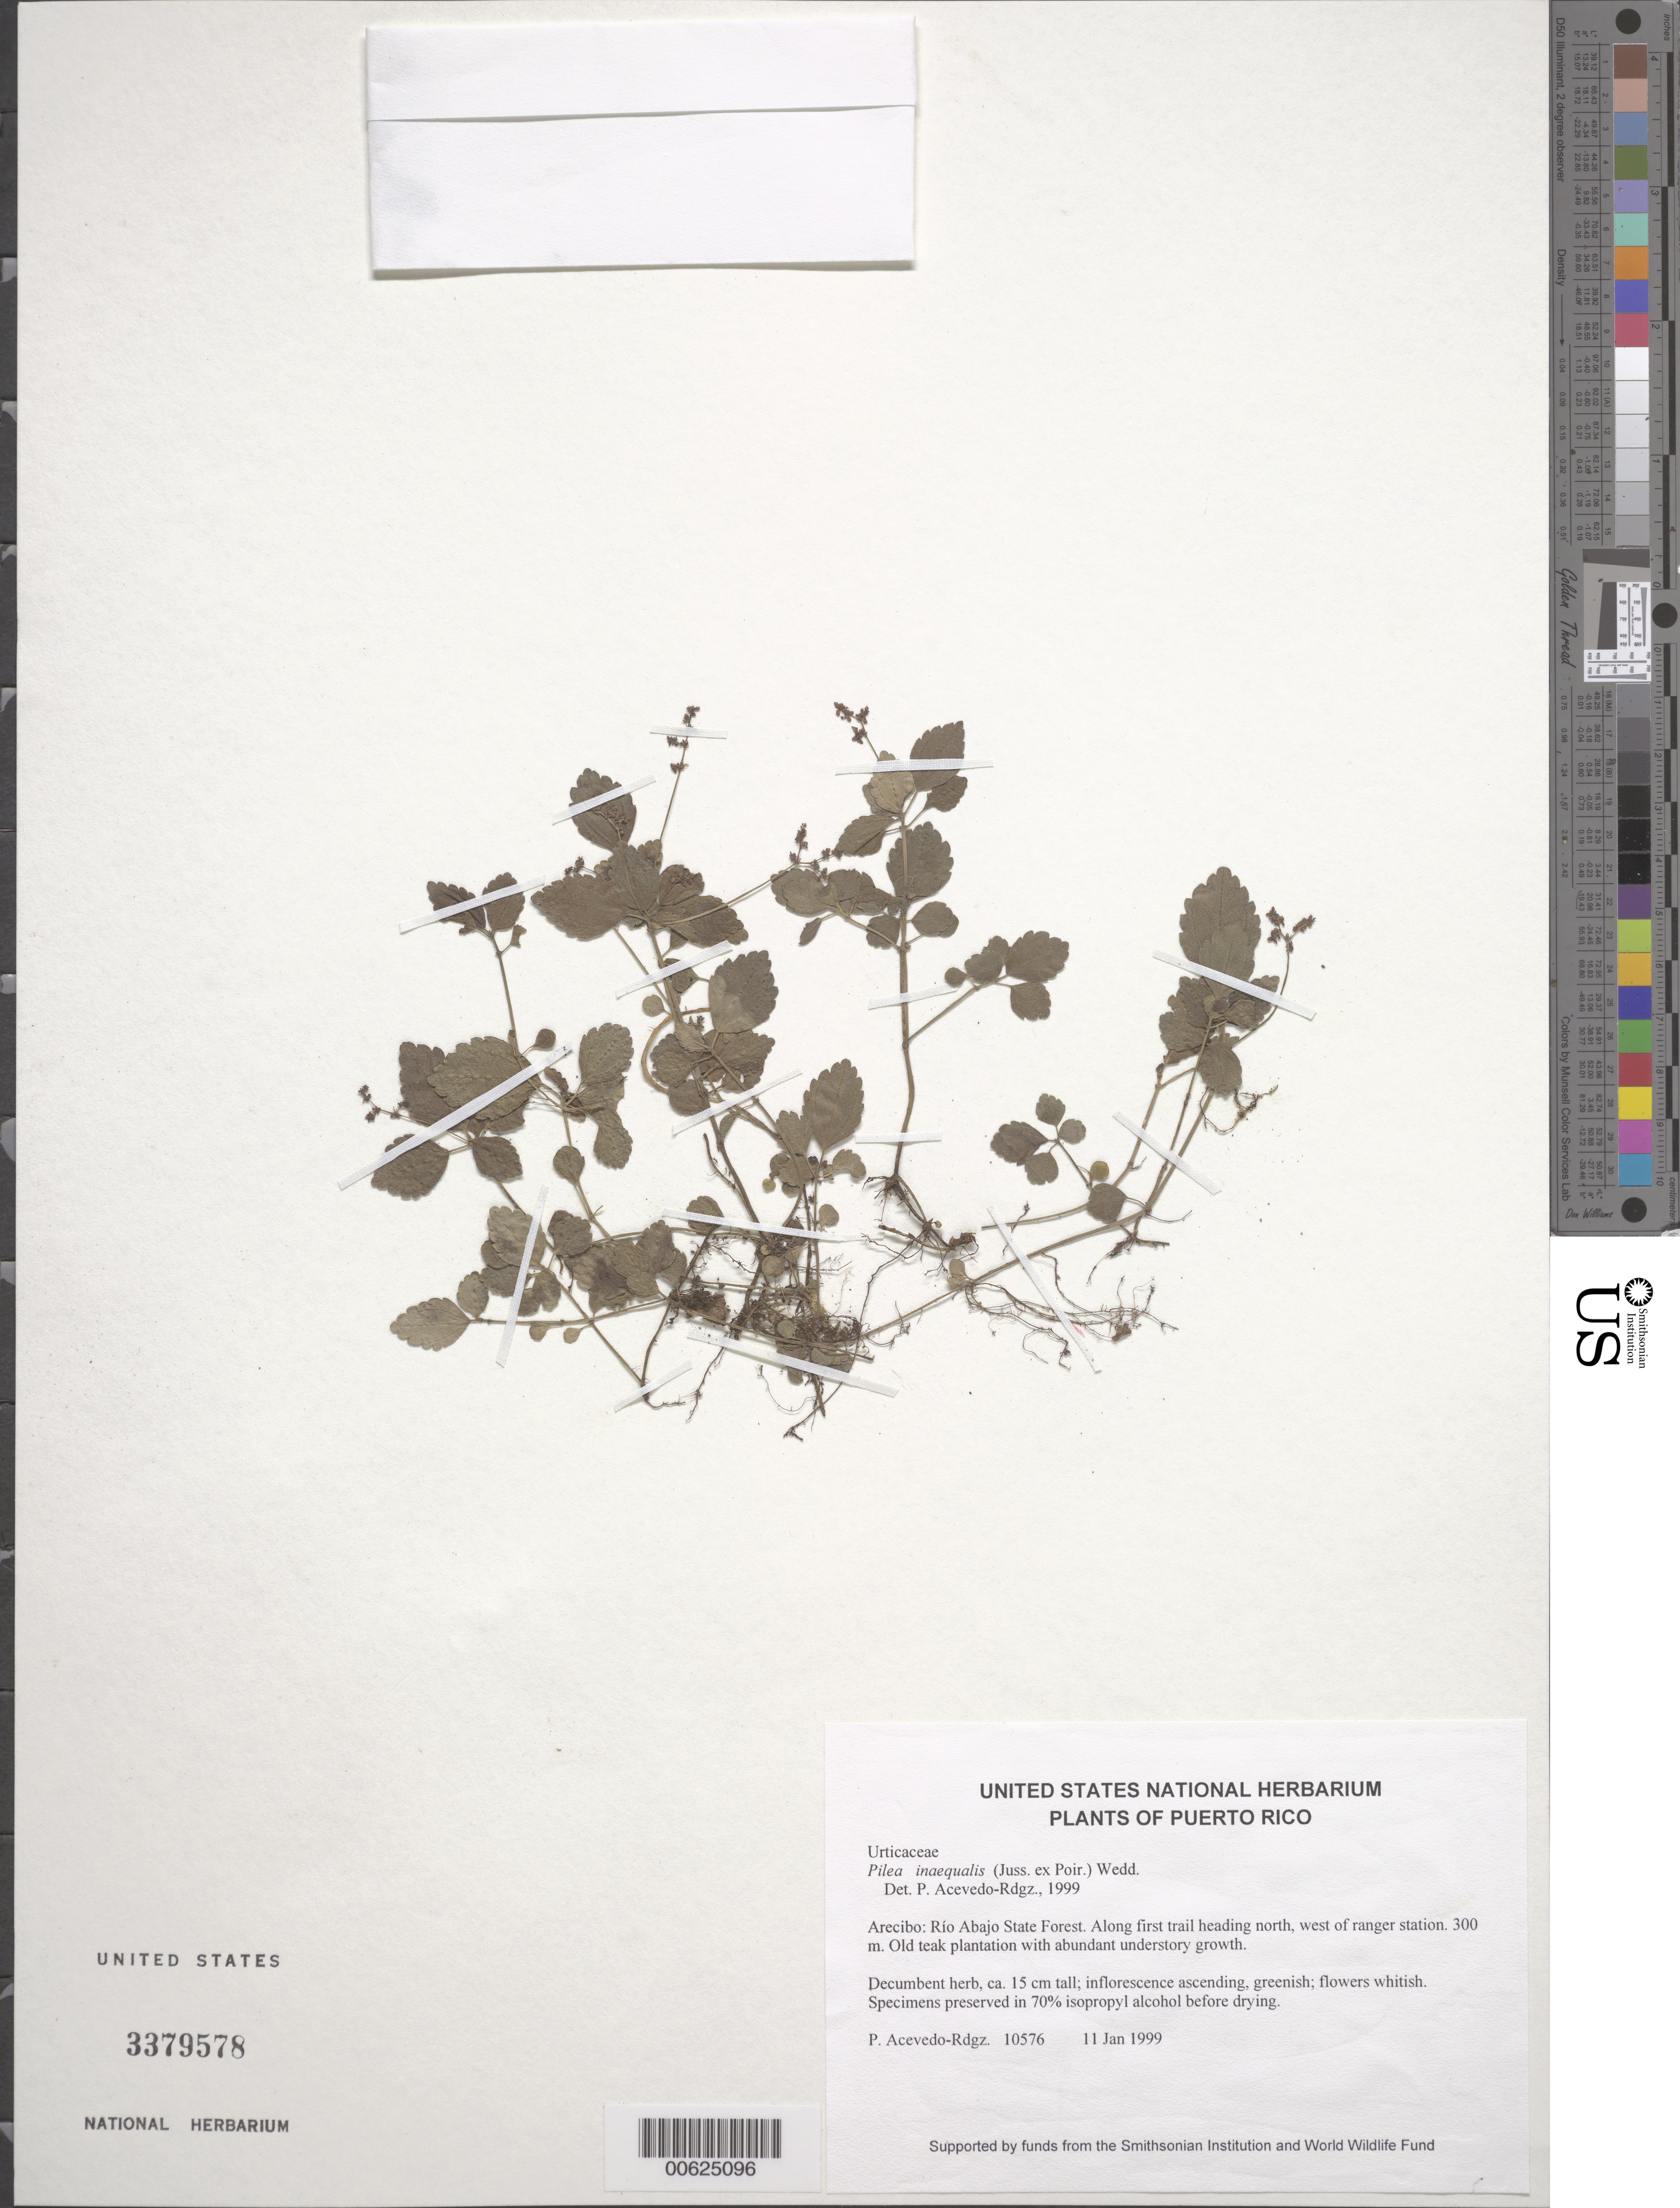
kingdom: Plantae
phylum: Tracheophyta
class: Magnoliopsida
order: Rosales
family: Urticaceae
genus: Pilea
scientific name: Pilea inaequalis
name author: (Juss. ex Poir.) Wedd.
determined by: Acevedo-Rodríguez, P., (BOT), Smithsonian Institution - National Museum of Natural History (UNITED STATES)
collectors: P. Acevedo-Rodr.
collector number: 10576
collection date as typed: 11 Jan 1999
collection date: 1999-01-11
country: Puerto Rico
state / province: Arecibo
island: Puerto Rico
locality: Arecibo; Río Abajo State Forest. Along first trail heading north, west of ranger station.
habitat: Old teak plantation with abundant understory growth.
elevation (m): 300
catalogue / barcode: US 3379578